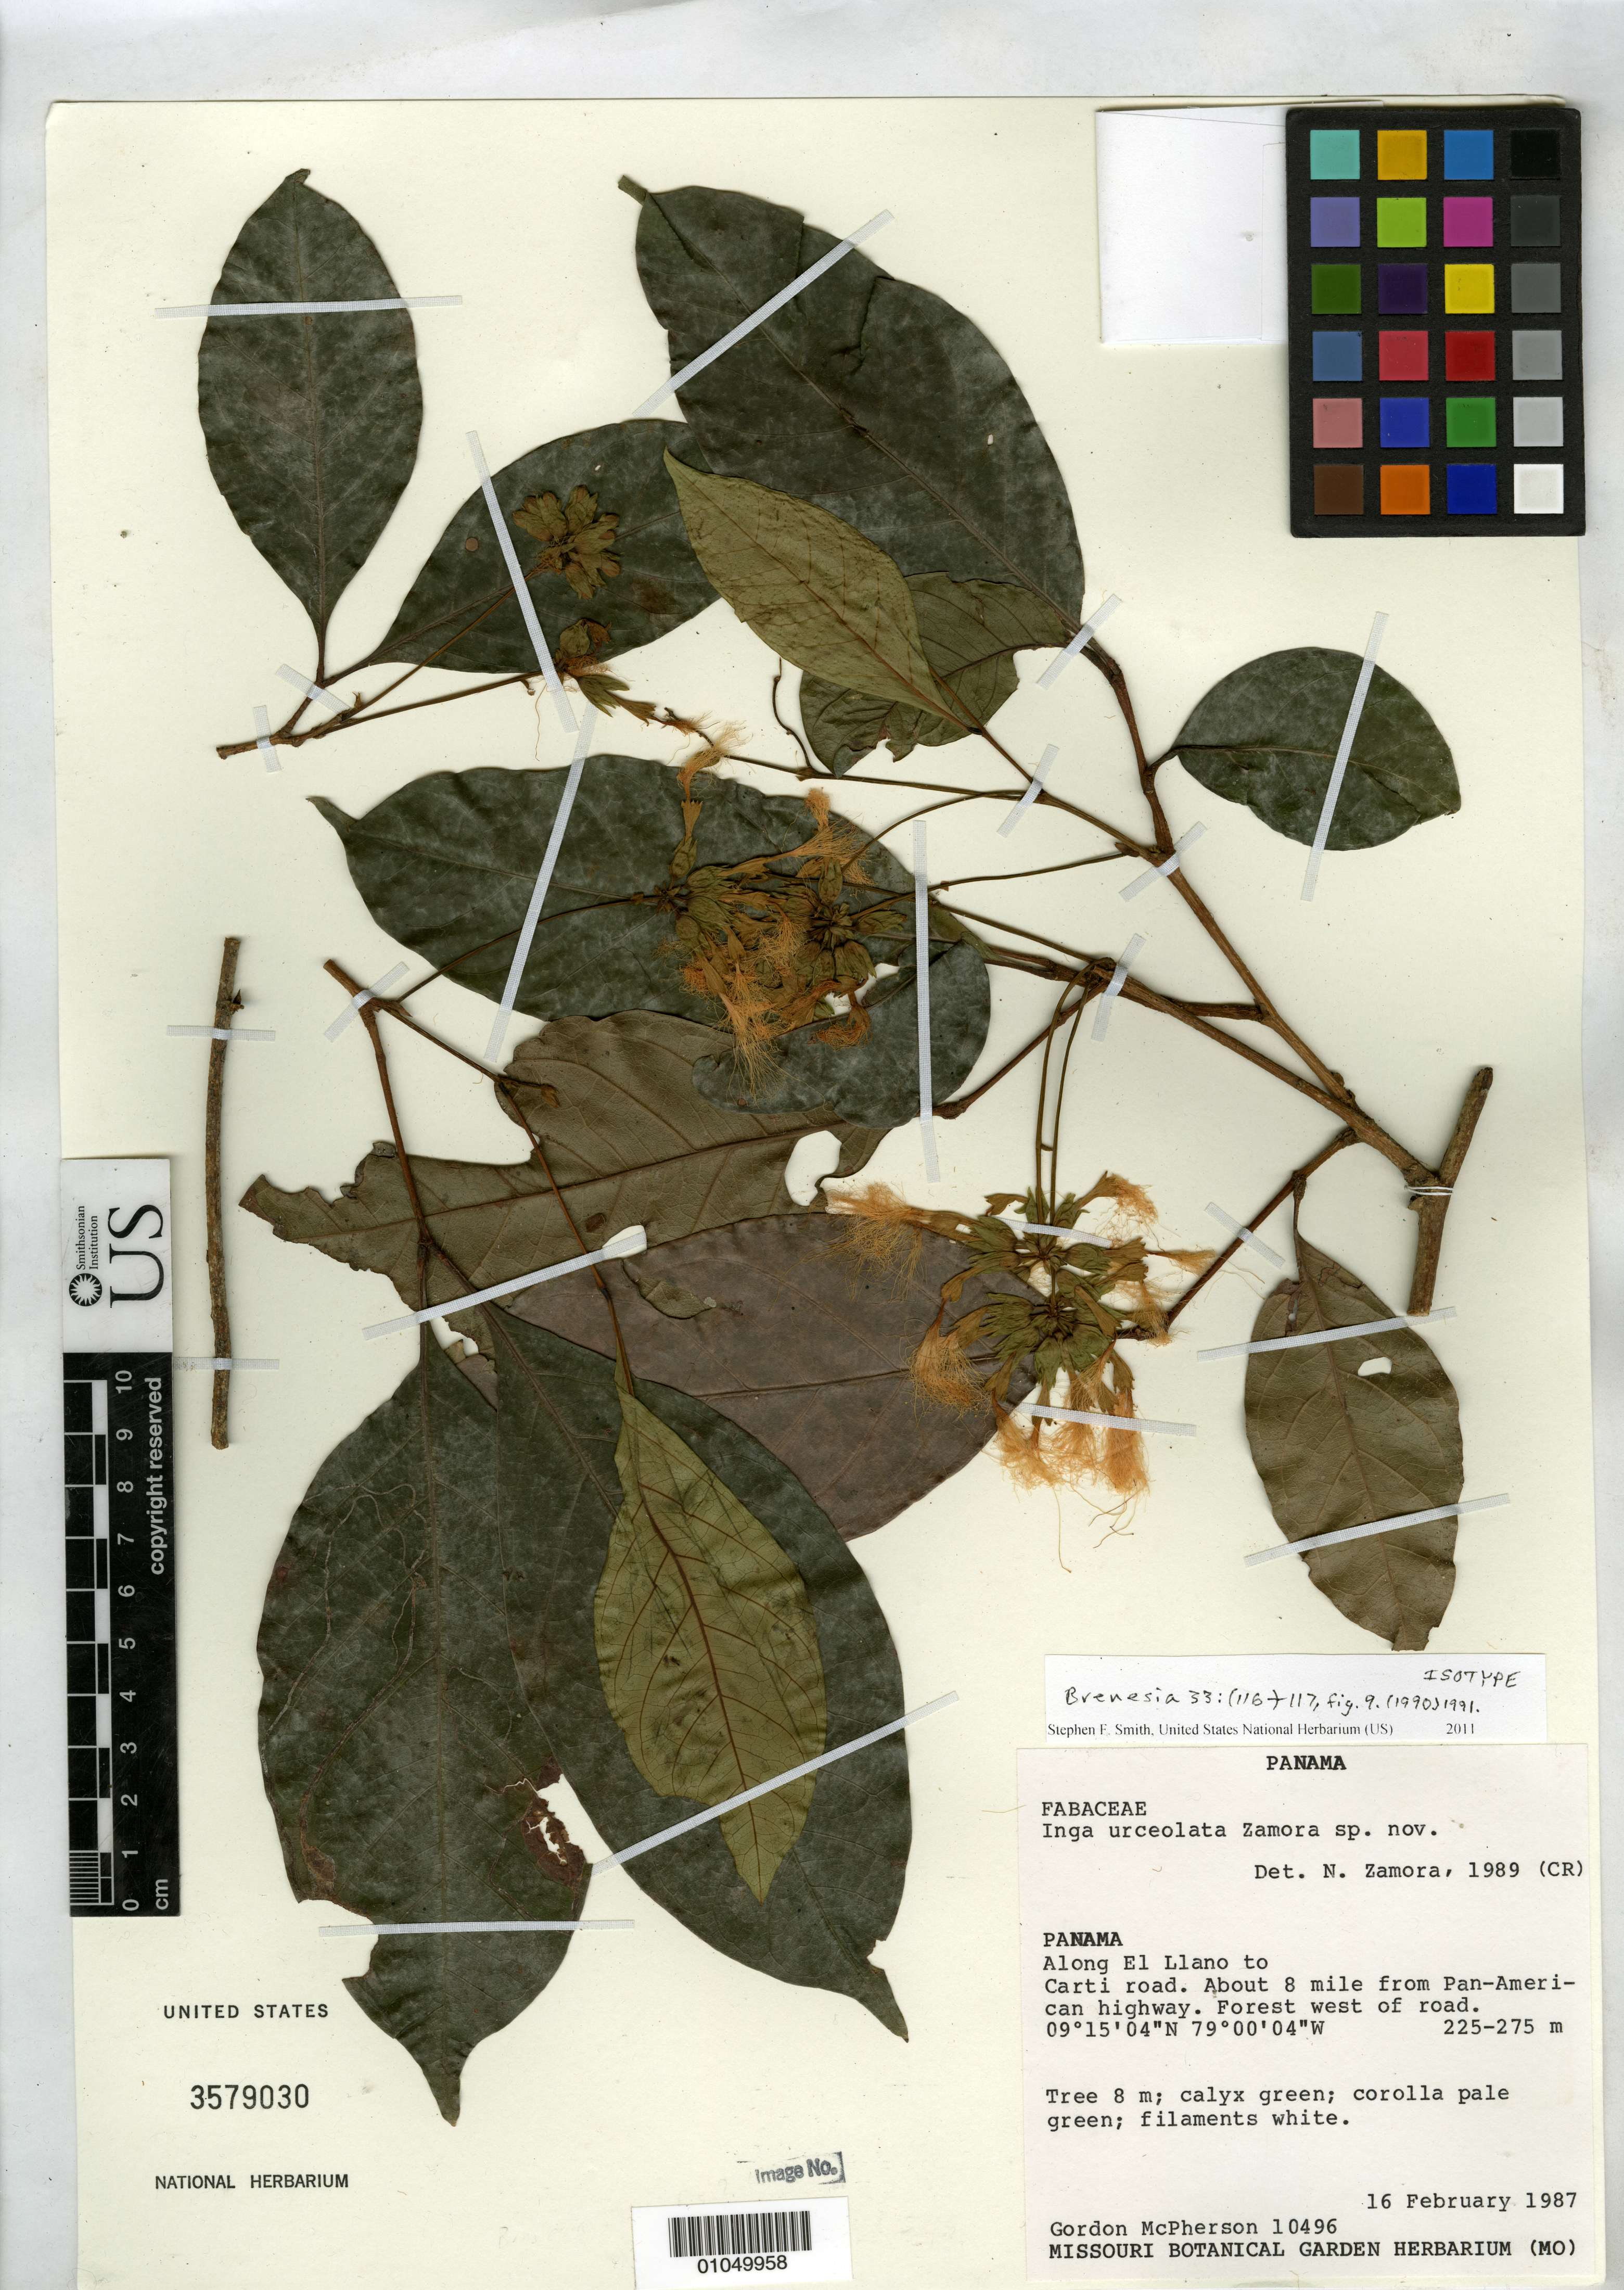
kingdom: Plantae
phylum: Tracheophyta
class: Magnoliopsida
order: Fabales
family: Fabaceae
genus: Inga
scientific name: Inga urceolata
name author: N. Zamora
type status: Isotype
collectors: G. D. McPherson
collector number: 10496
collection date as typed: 16 Feb 1987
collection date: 1987-02-16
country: Panama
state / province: Panamá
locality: Along El Llano to Carti road. About 8 mile from Pan-American highway. Forest west of road.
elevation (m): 225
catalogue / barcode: US 3579030